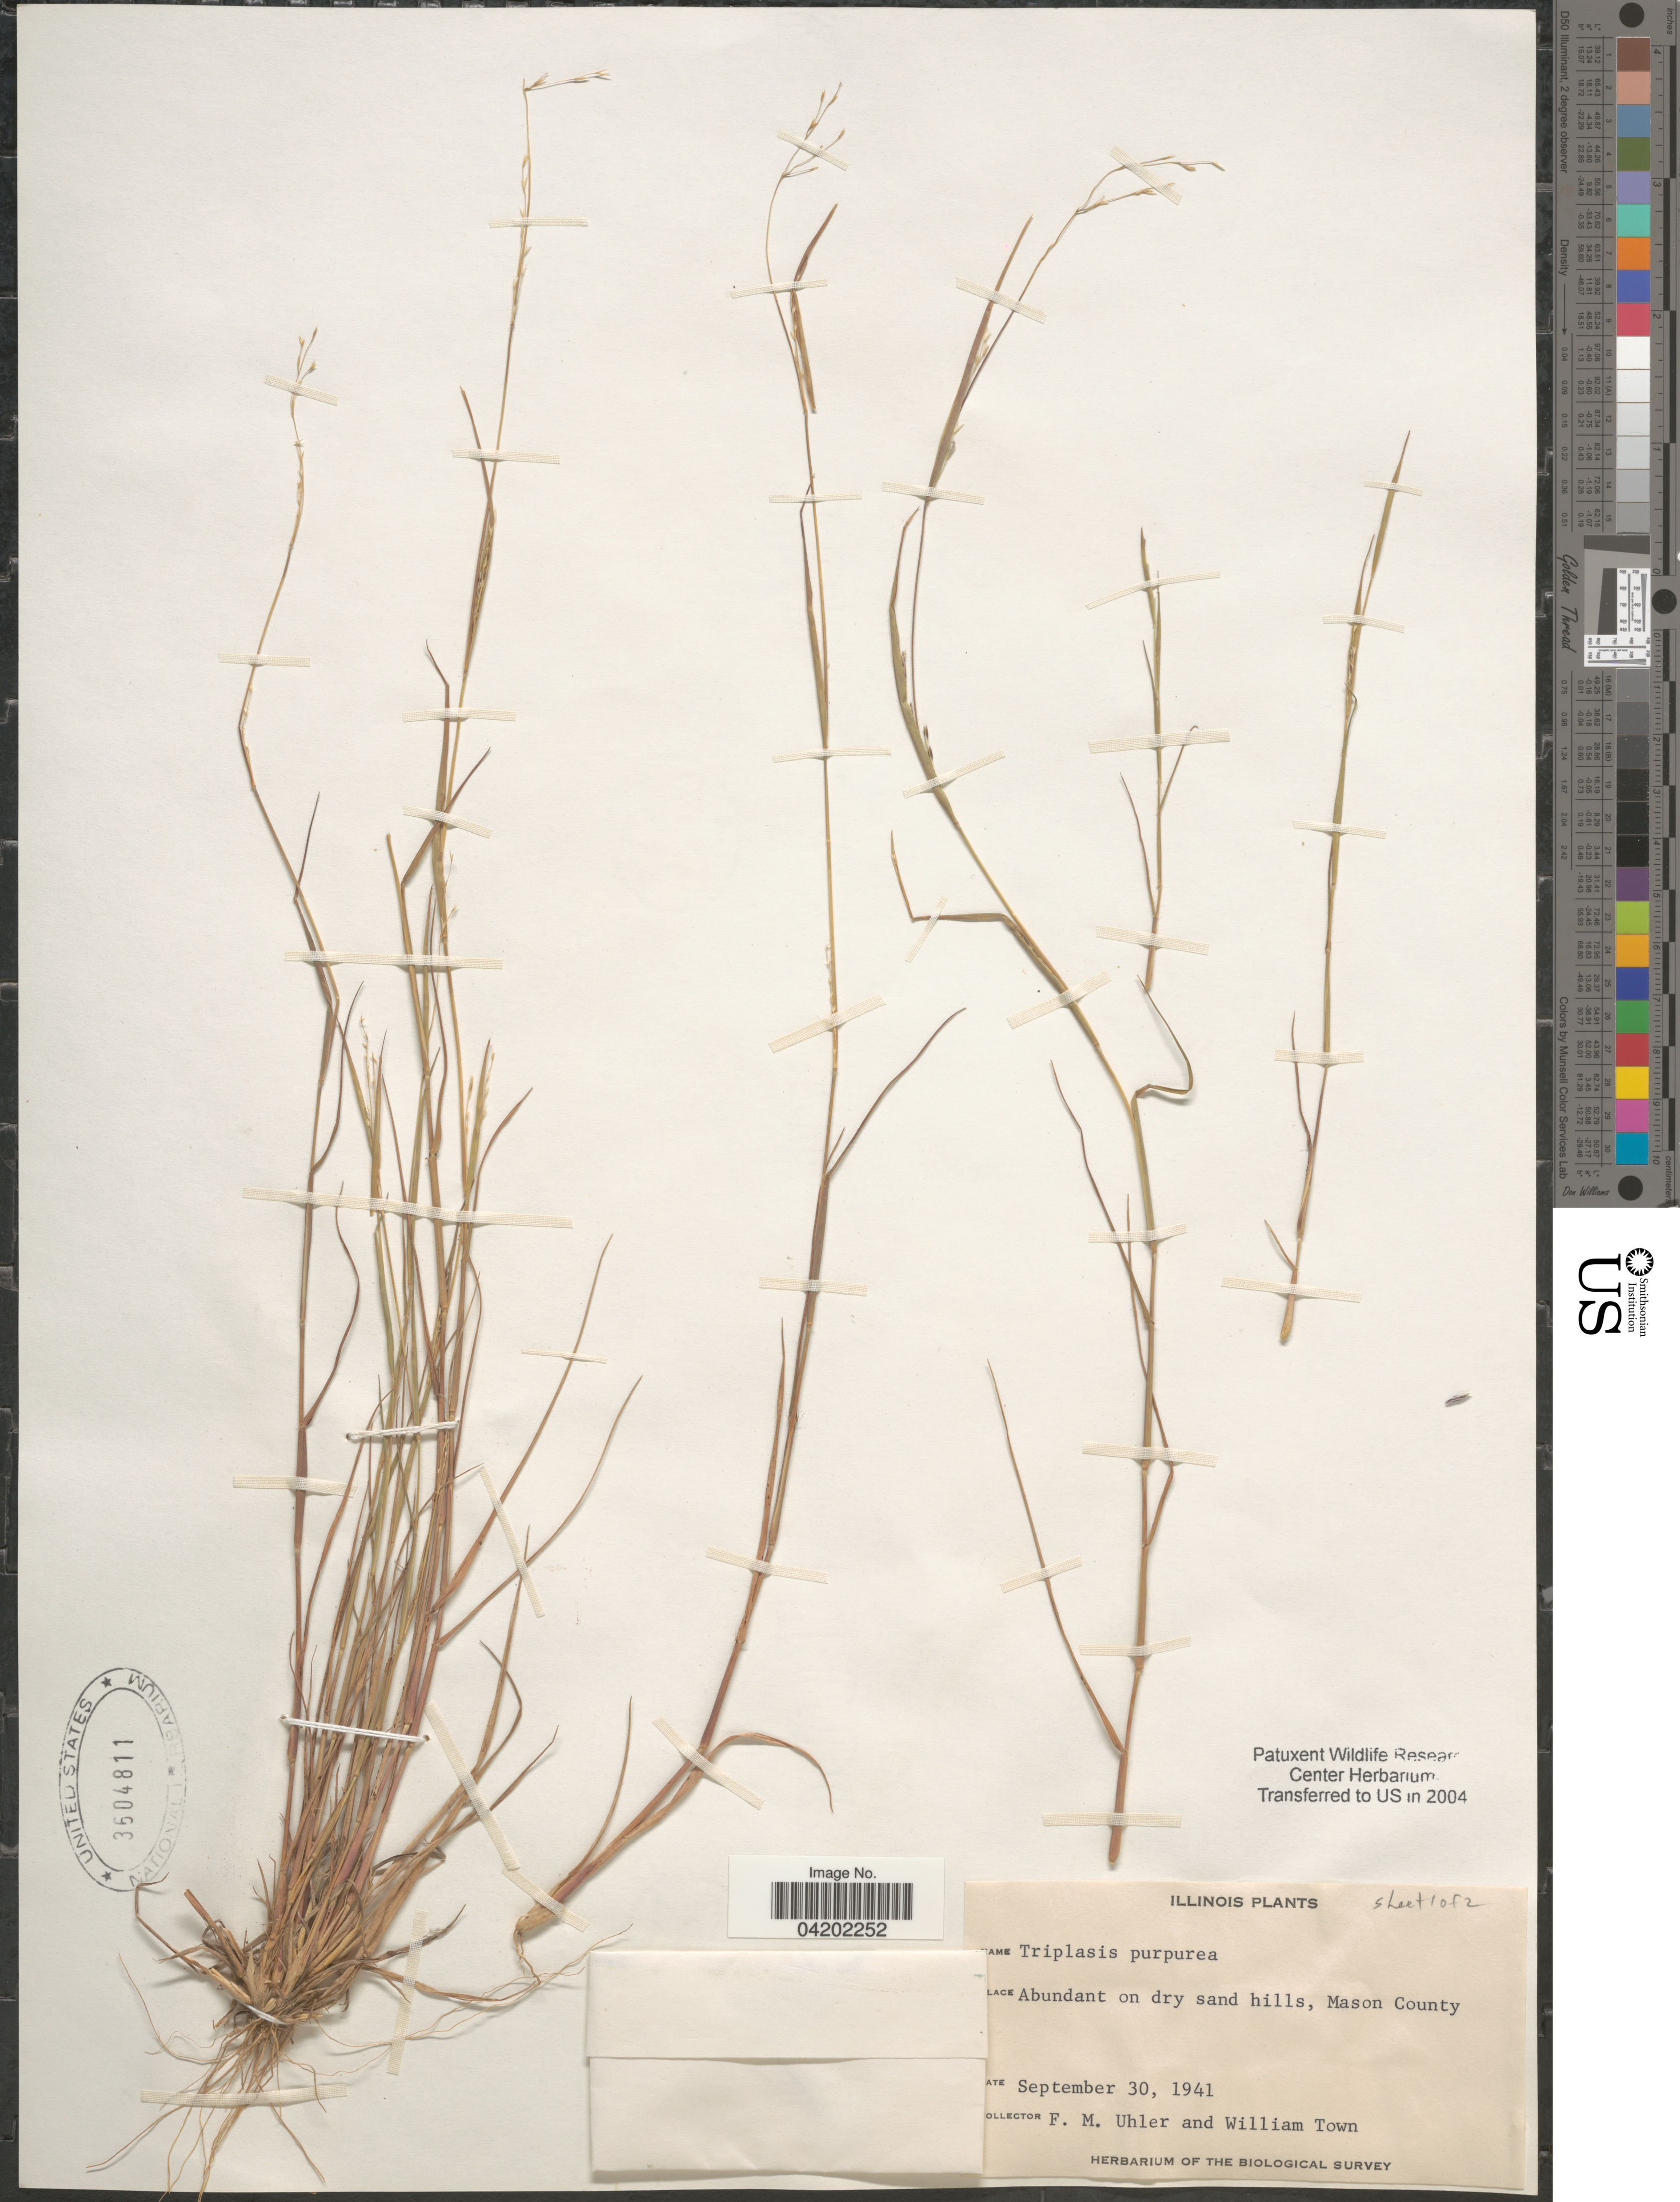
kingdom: Plantae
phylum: Tracheophyta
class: Liliopsida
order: Poales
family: Poaceae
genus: Triplasis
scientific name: Triplasis purpurea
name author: (Walter) Chapm.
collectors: F. M. Uhler & W. Town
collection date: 1941-09-30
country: United States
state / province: Illinois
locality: Mason County. The Biological Survey.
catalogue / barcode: US 3604811